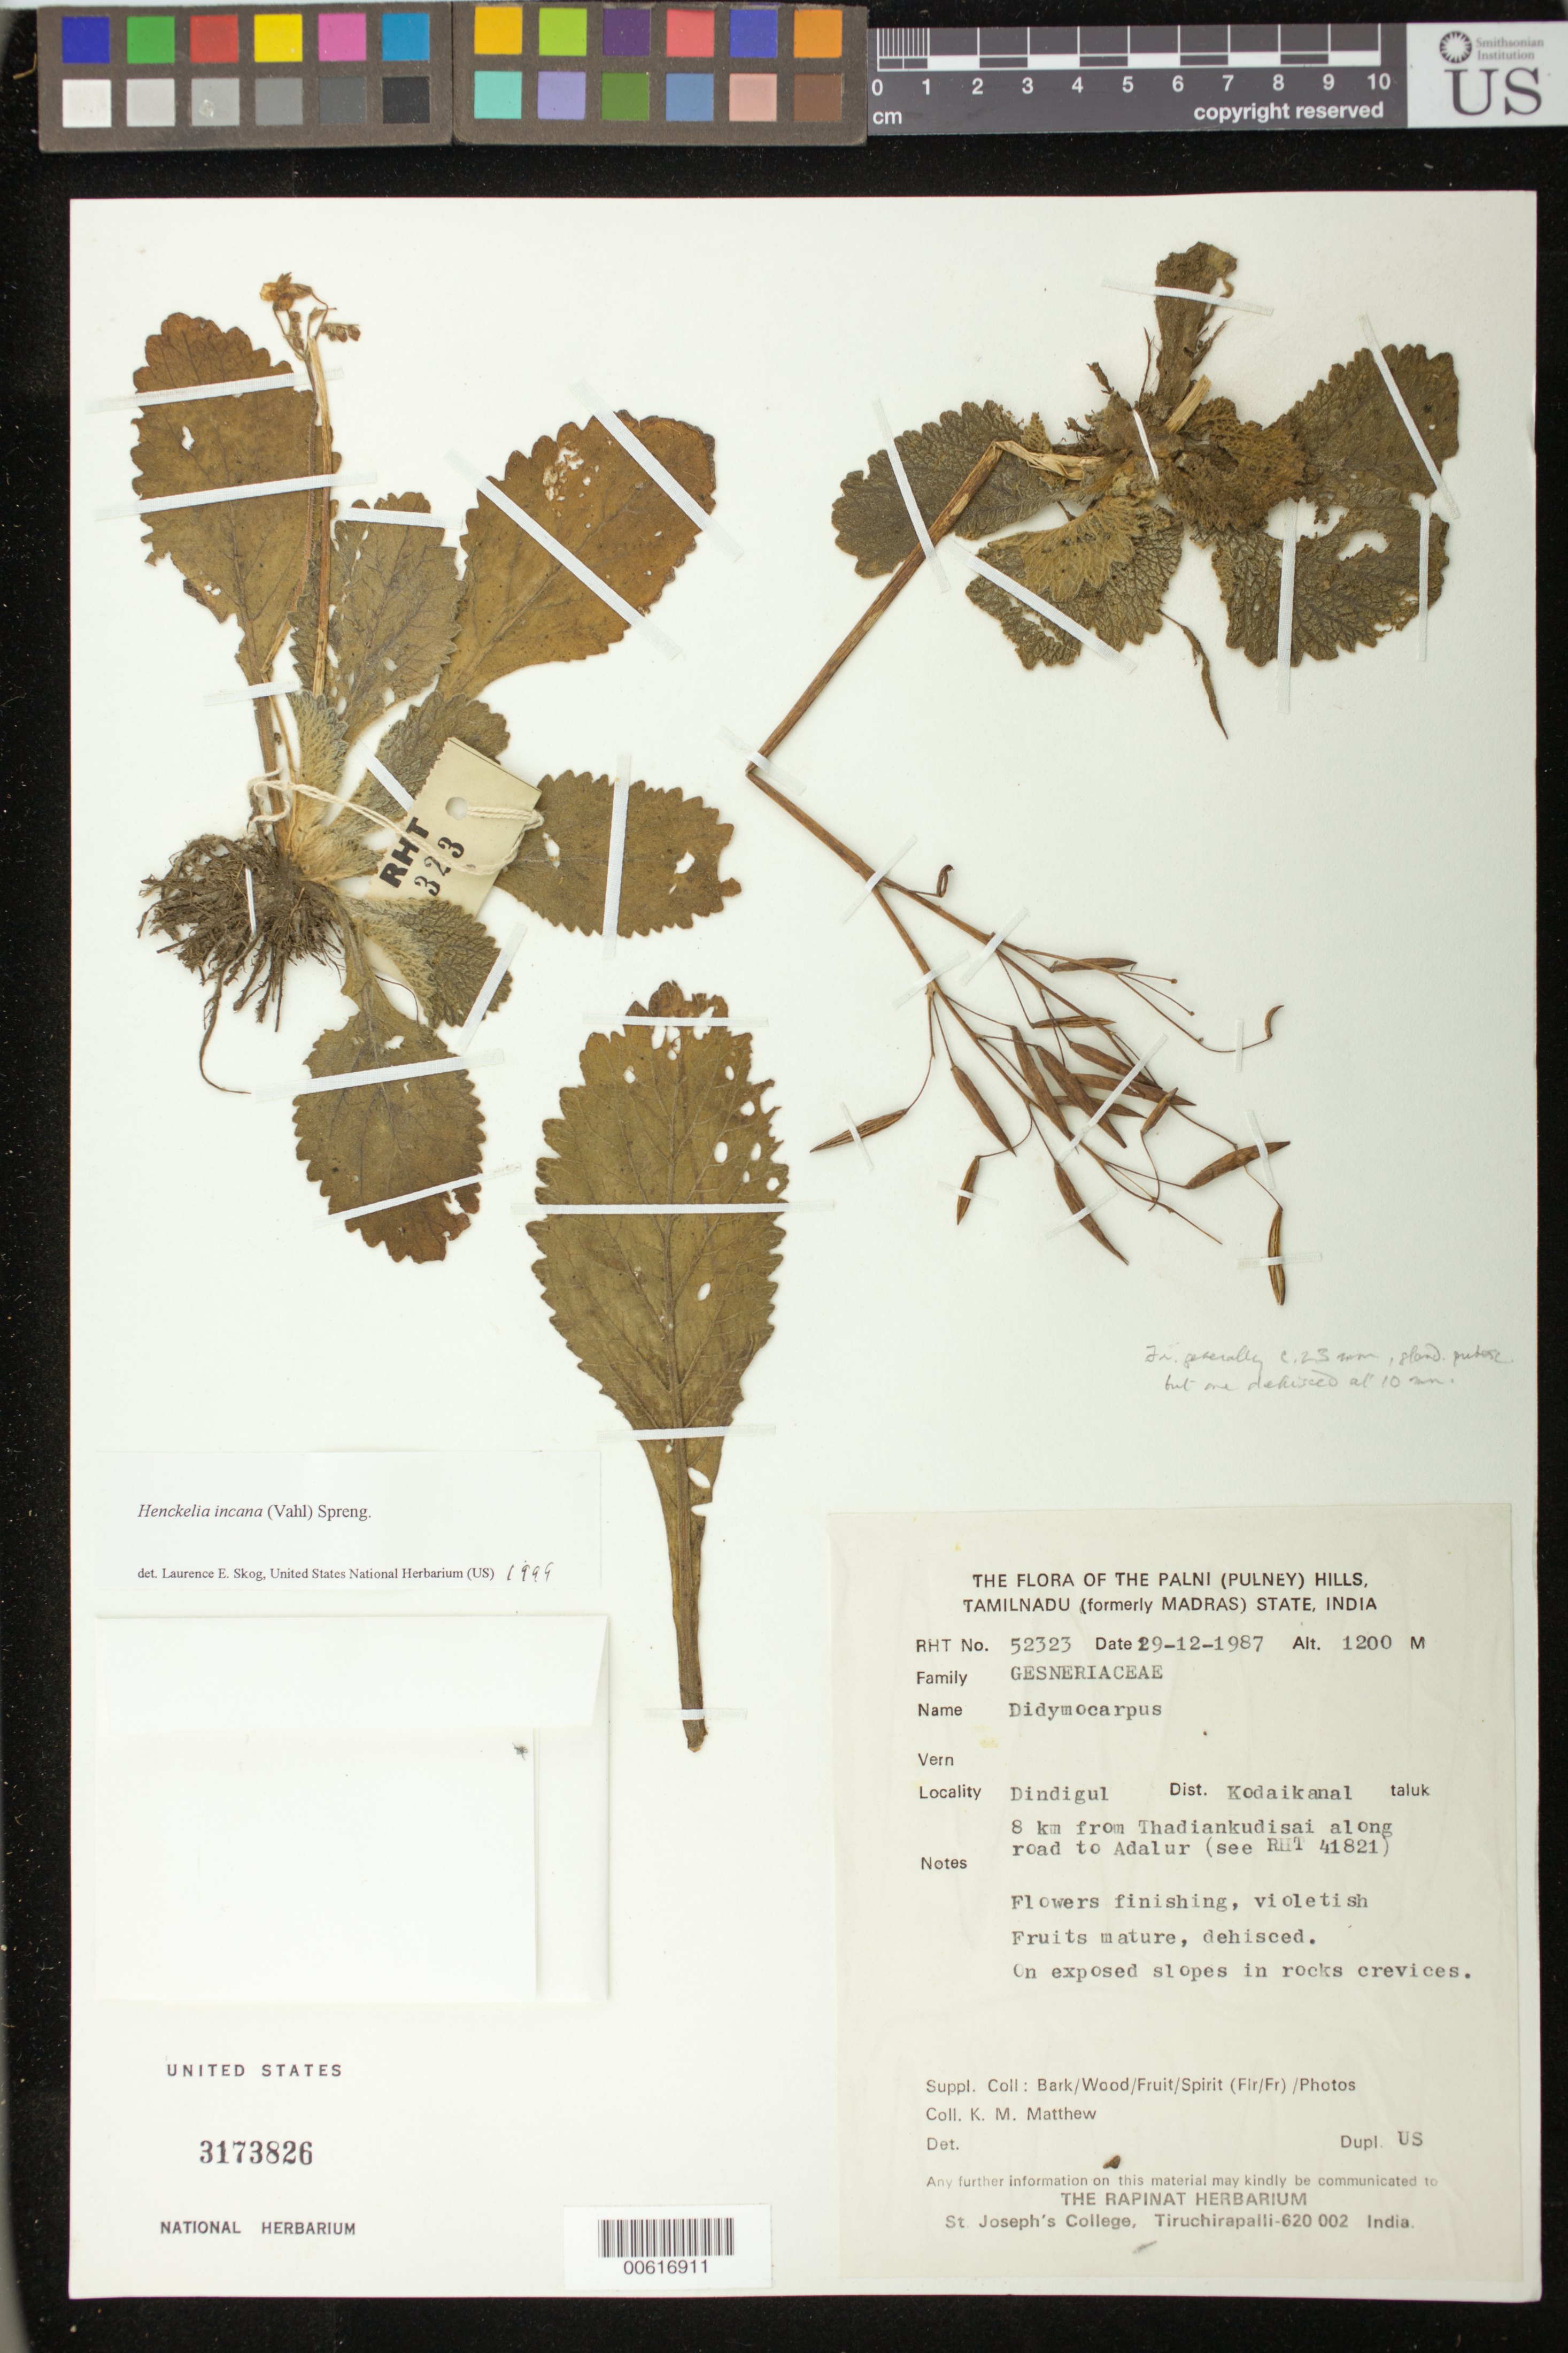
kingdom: Plantae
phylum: Tracheophyta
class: Magnoliopsida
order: Lamiales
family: Gesneriaceae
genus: Henckelia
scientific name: Henckelia incana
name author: (Vahl) Spreng.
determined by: Skog, Laurence E.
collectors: K. M. Matthew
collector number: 52323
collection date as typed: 29 Dec 1987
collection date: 1987-12-29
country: India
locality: Dingigul, kodaikanal taluk, thadiankudisai along road to adalur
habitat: On exposed slopes in rocks crevices.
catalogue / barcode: US 3173826